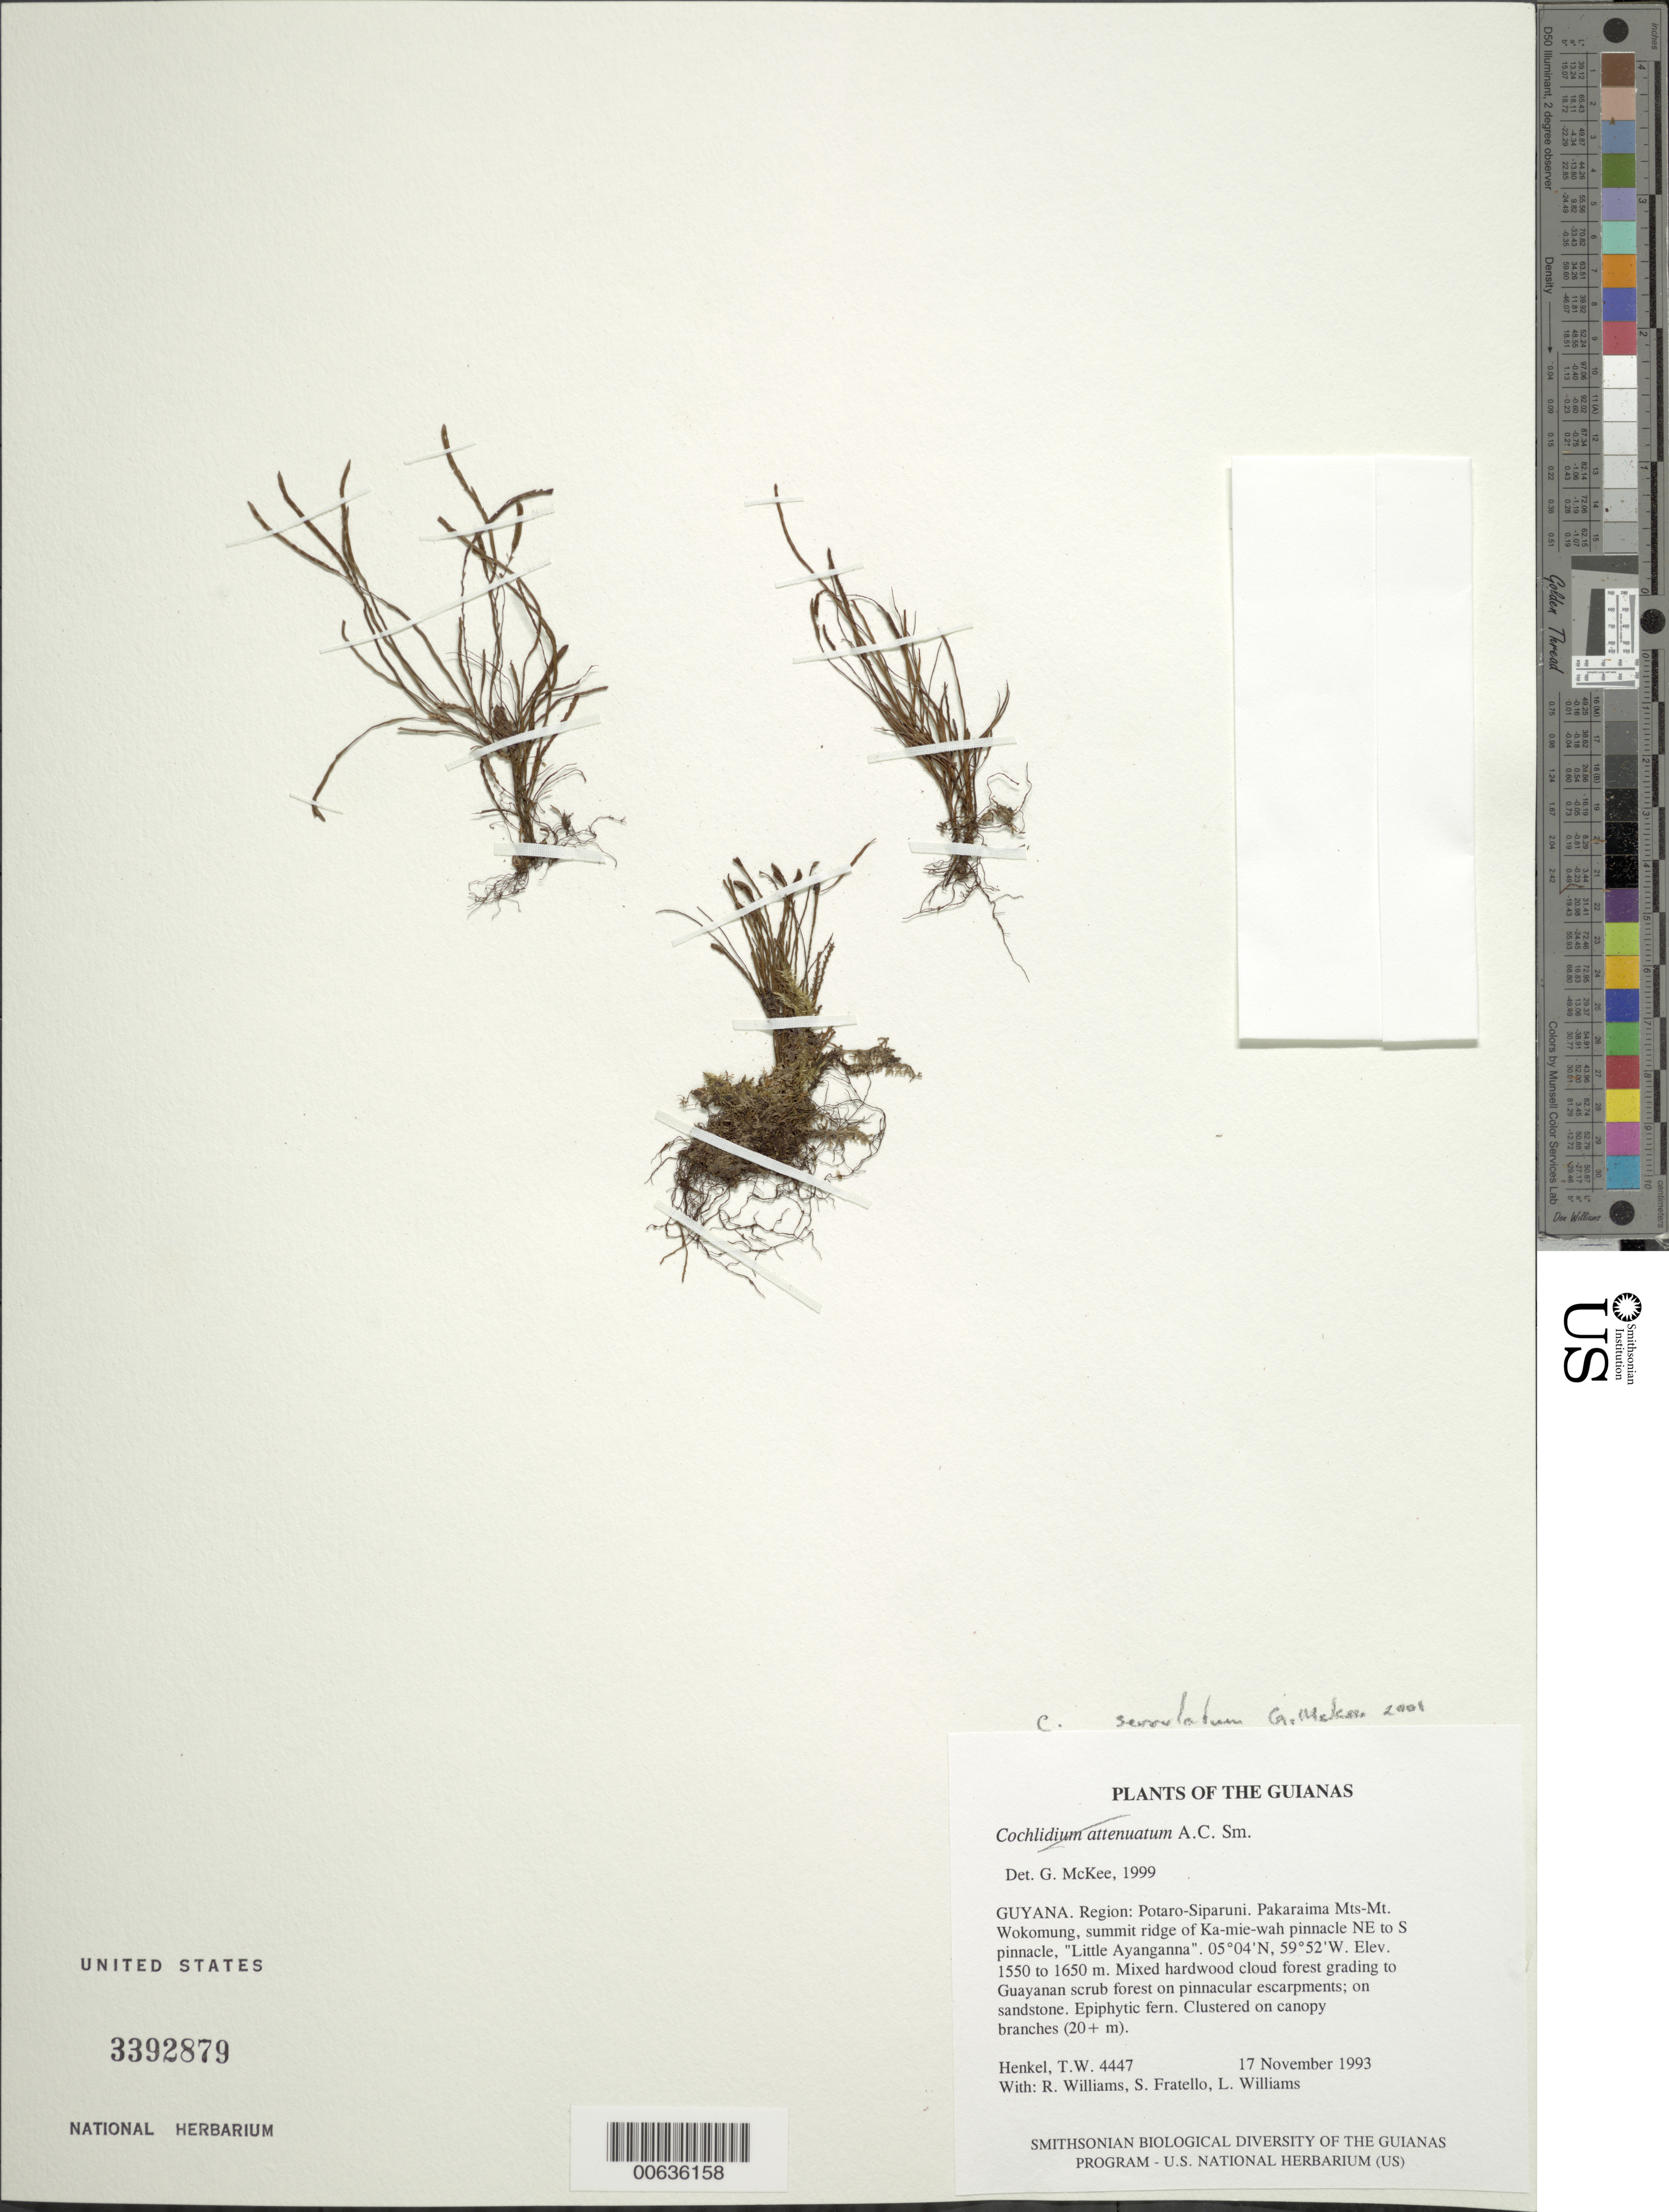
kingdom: Plantae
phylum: Tracheophyta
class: Polypodiopsida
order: Polypodiales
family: Polypodiaceae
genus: Cochlidium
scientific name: Cochlidium serrulatum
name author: (Sw.) L.E. Bishop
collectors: T. Henkel, R. Williams, S. Fratello & L. Williams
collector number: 4447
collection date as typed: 17 November 1993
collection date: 1993-11-17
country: Guyana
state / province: Potaro-Siparuni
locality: Pakaraima Mts-Mt. Wokomung, summit ridge of Ka-mie-wah pinnacle NE to S pinnacle, "Little Ayanganna"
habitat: Mixed hardwood cloud forest grading to Guayanan scrub forest on pinnacular escarpments; on sandstone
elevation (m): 1550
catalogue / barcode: US 3392879